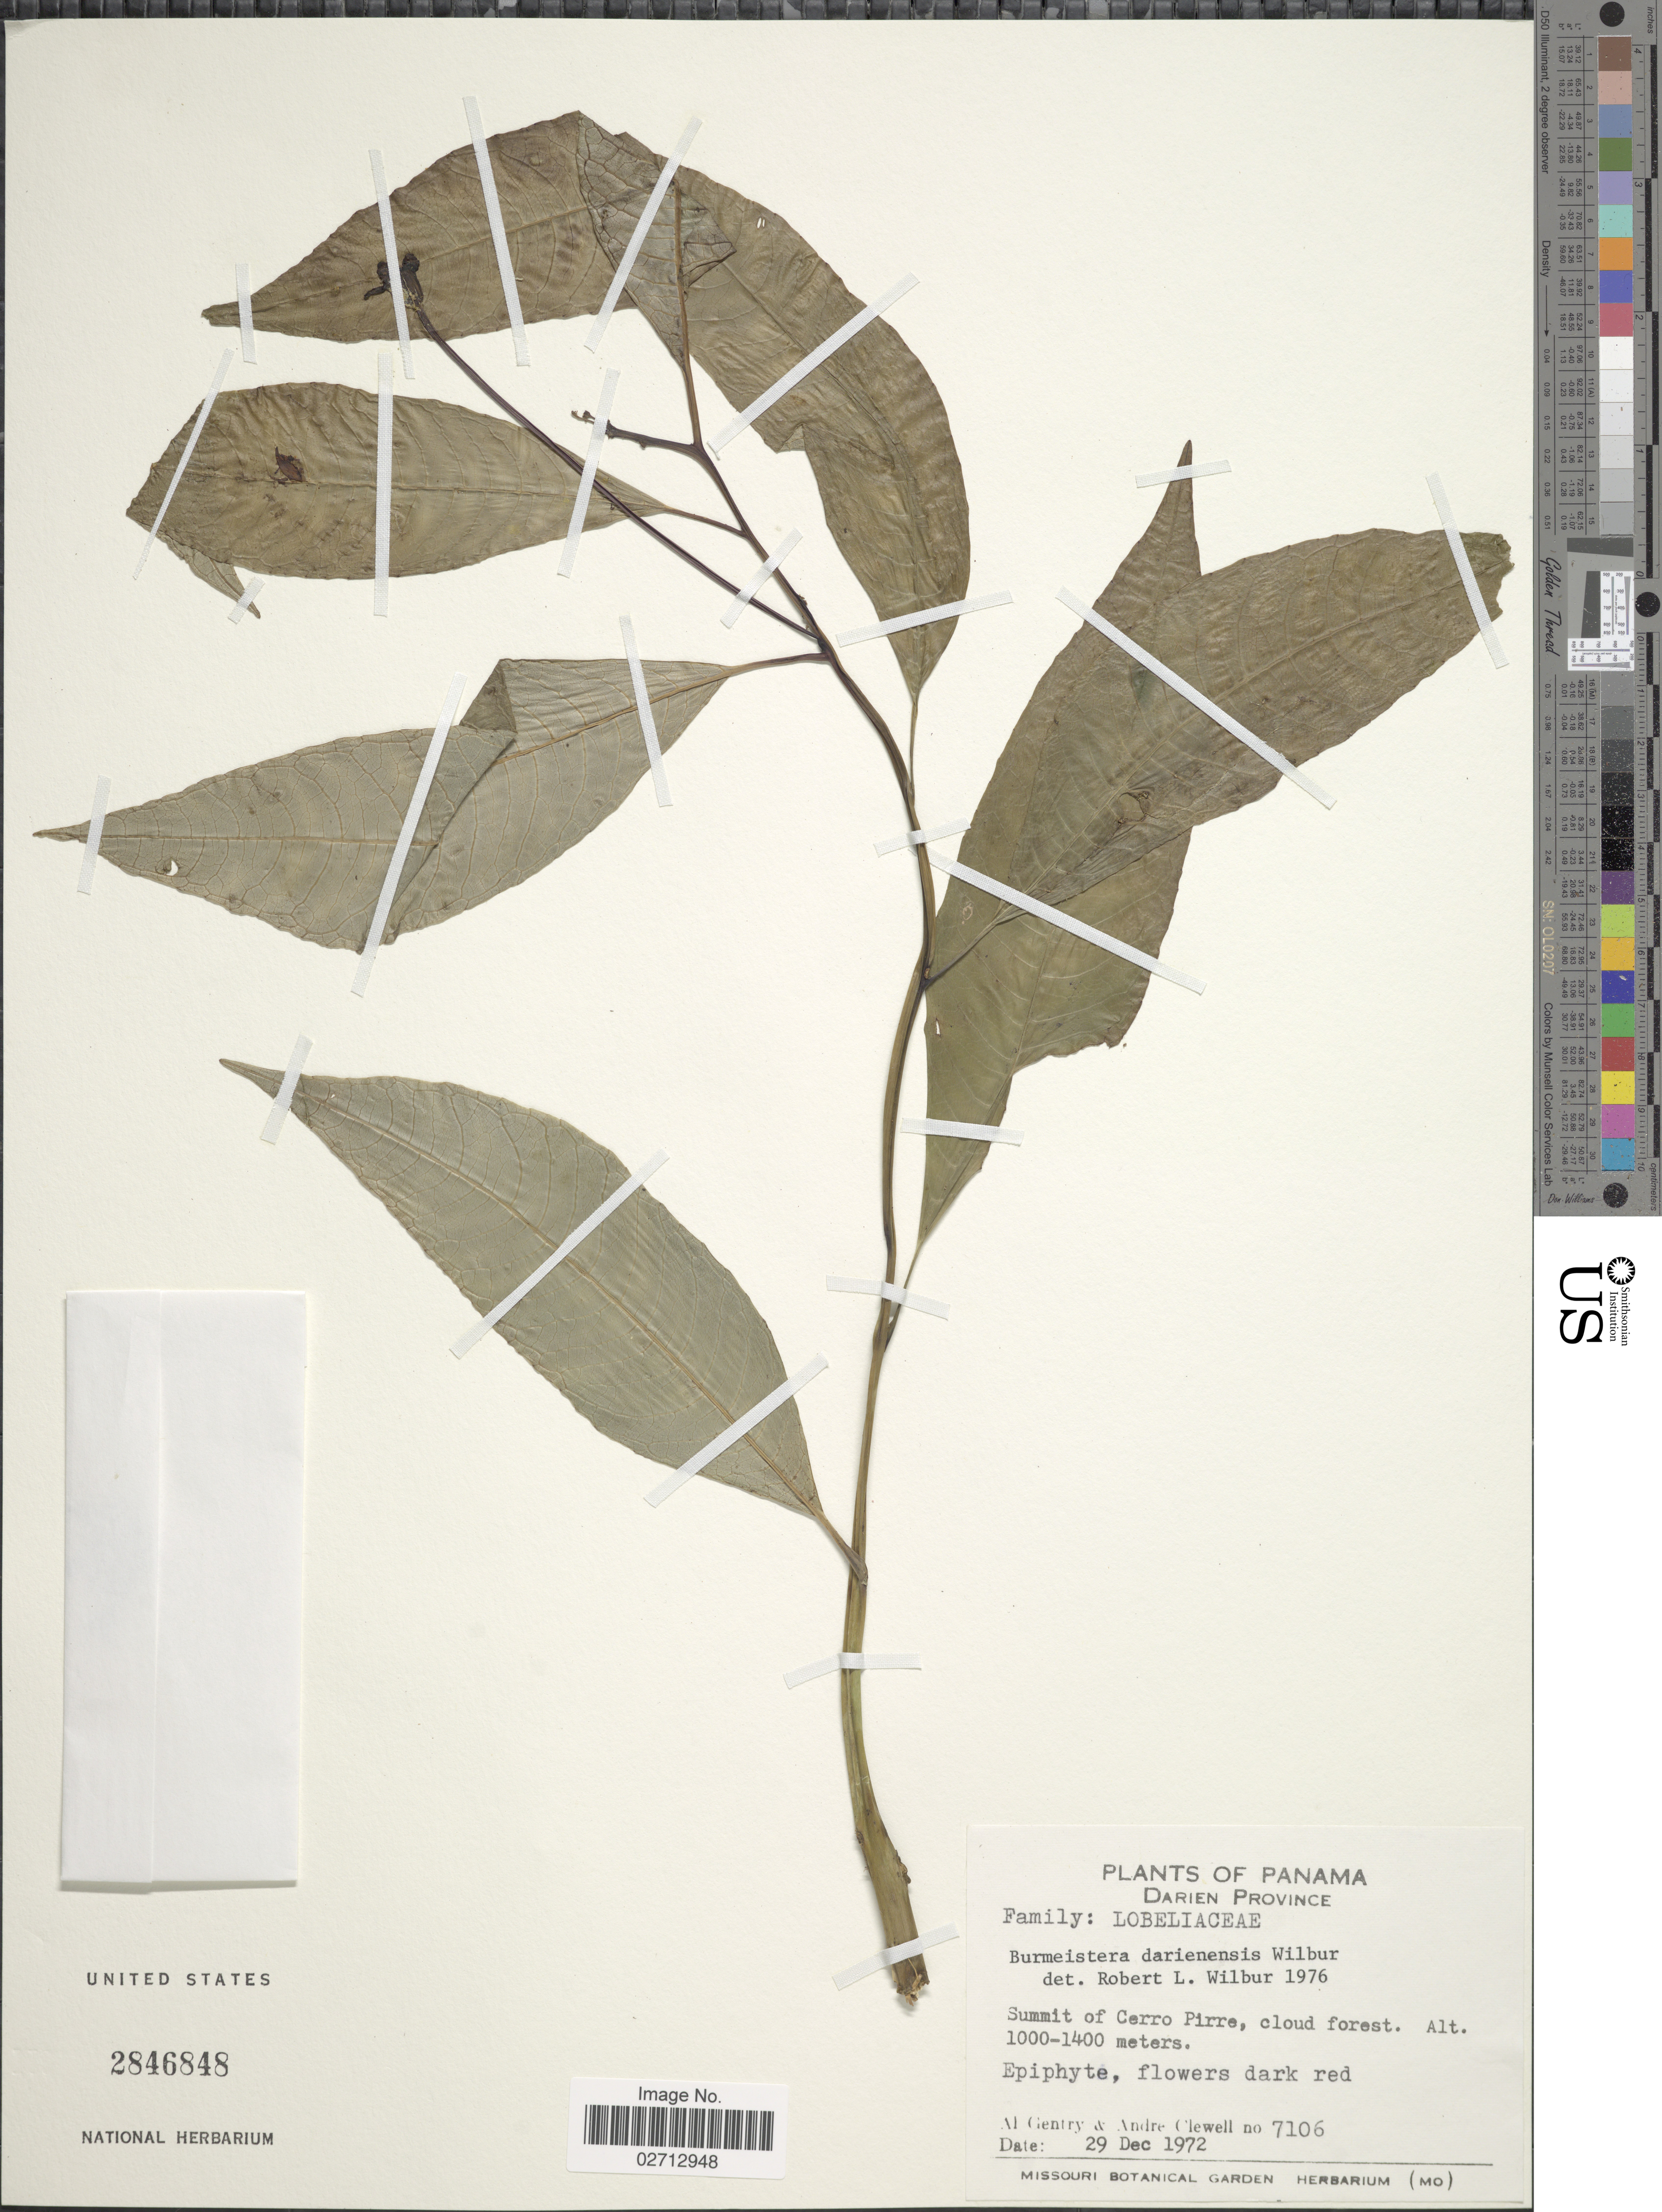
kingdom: Plantae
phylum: Tracheophyta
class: Magnoliopsida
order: Asterales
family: Campanulaceae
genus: Burmeistera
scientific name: Burmeistera darienensis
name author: Wilbur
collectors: A. H. Gentry & A. Clewell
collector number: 7106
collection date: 1972-12-29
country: Panama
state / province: Darién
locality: Summit of Cerro Pirre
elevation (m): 1000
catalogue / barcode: US 2846848